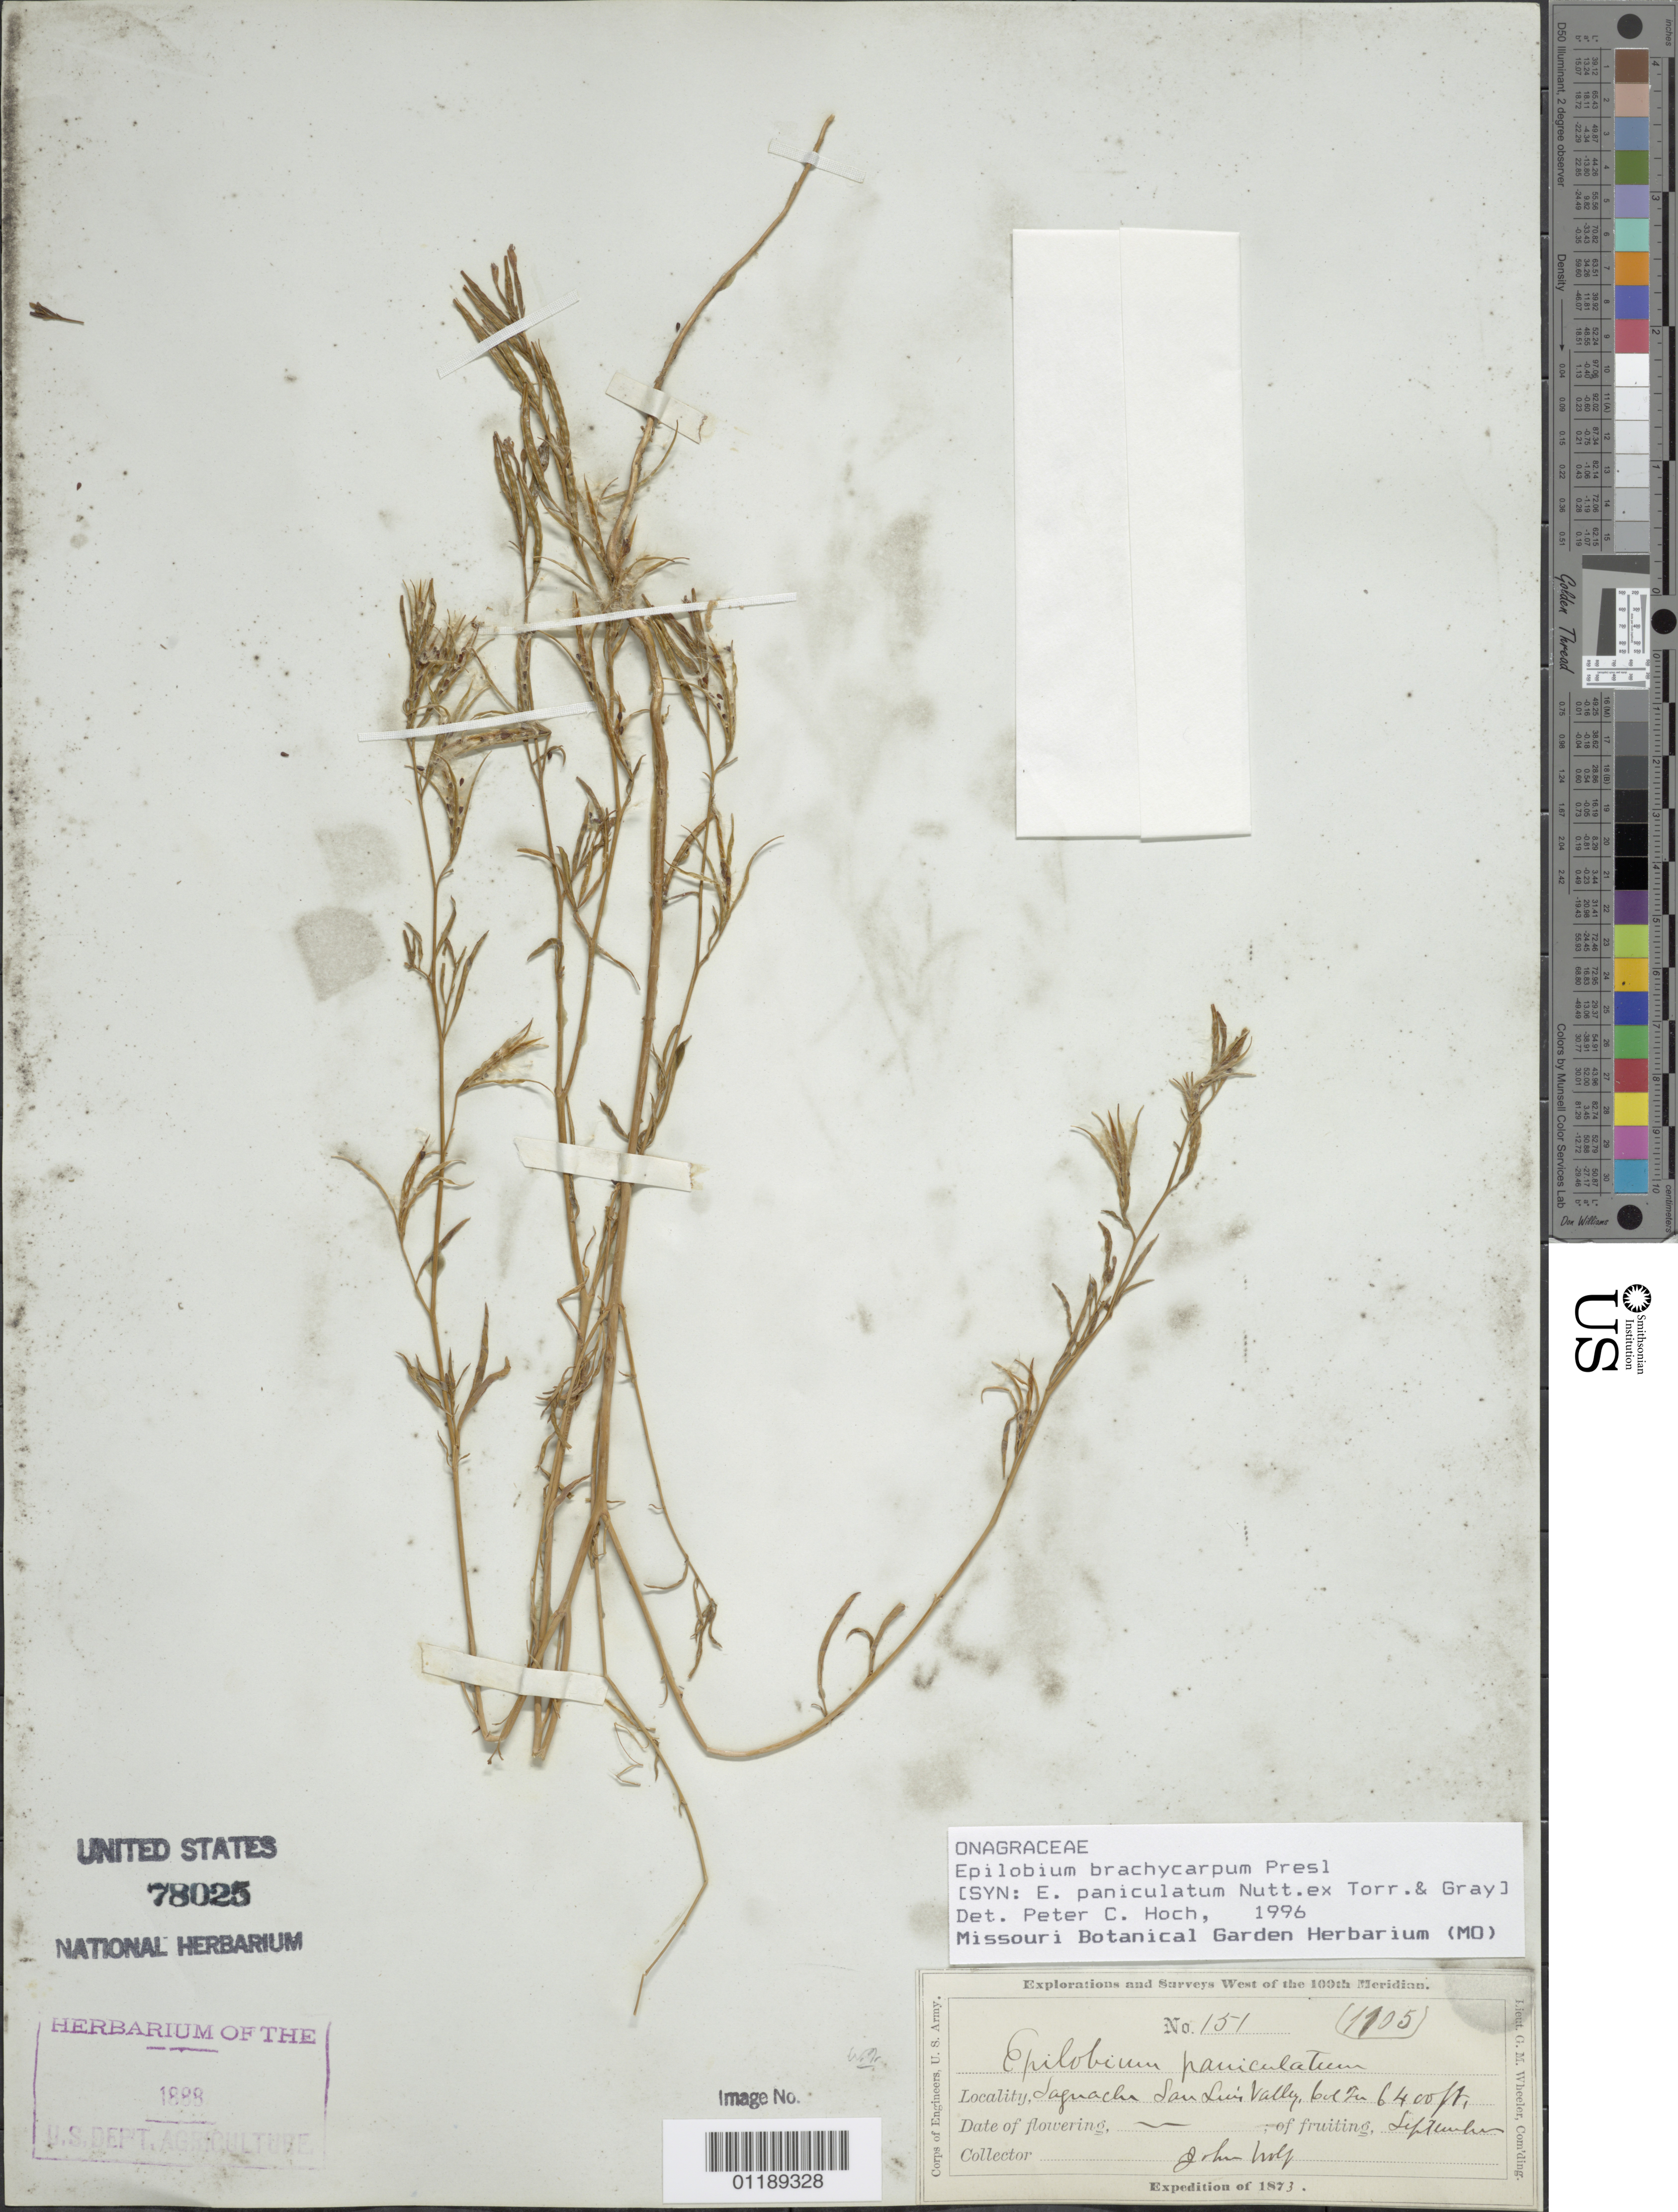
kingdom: Plantae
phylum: Tracheophyta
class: Magnoliopsida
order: Myrtales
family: Onagraceae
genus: Epilobium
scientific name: Epilobium brachycarpum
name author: C. Presl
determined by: Hoch, P. C.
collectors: J. Wolf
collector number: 151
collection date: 1873-09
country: United States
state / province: Colorado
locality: Saguache, San Luis Valley, Col. Ter.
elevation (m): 1951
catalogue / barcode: US 78025